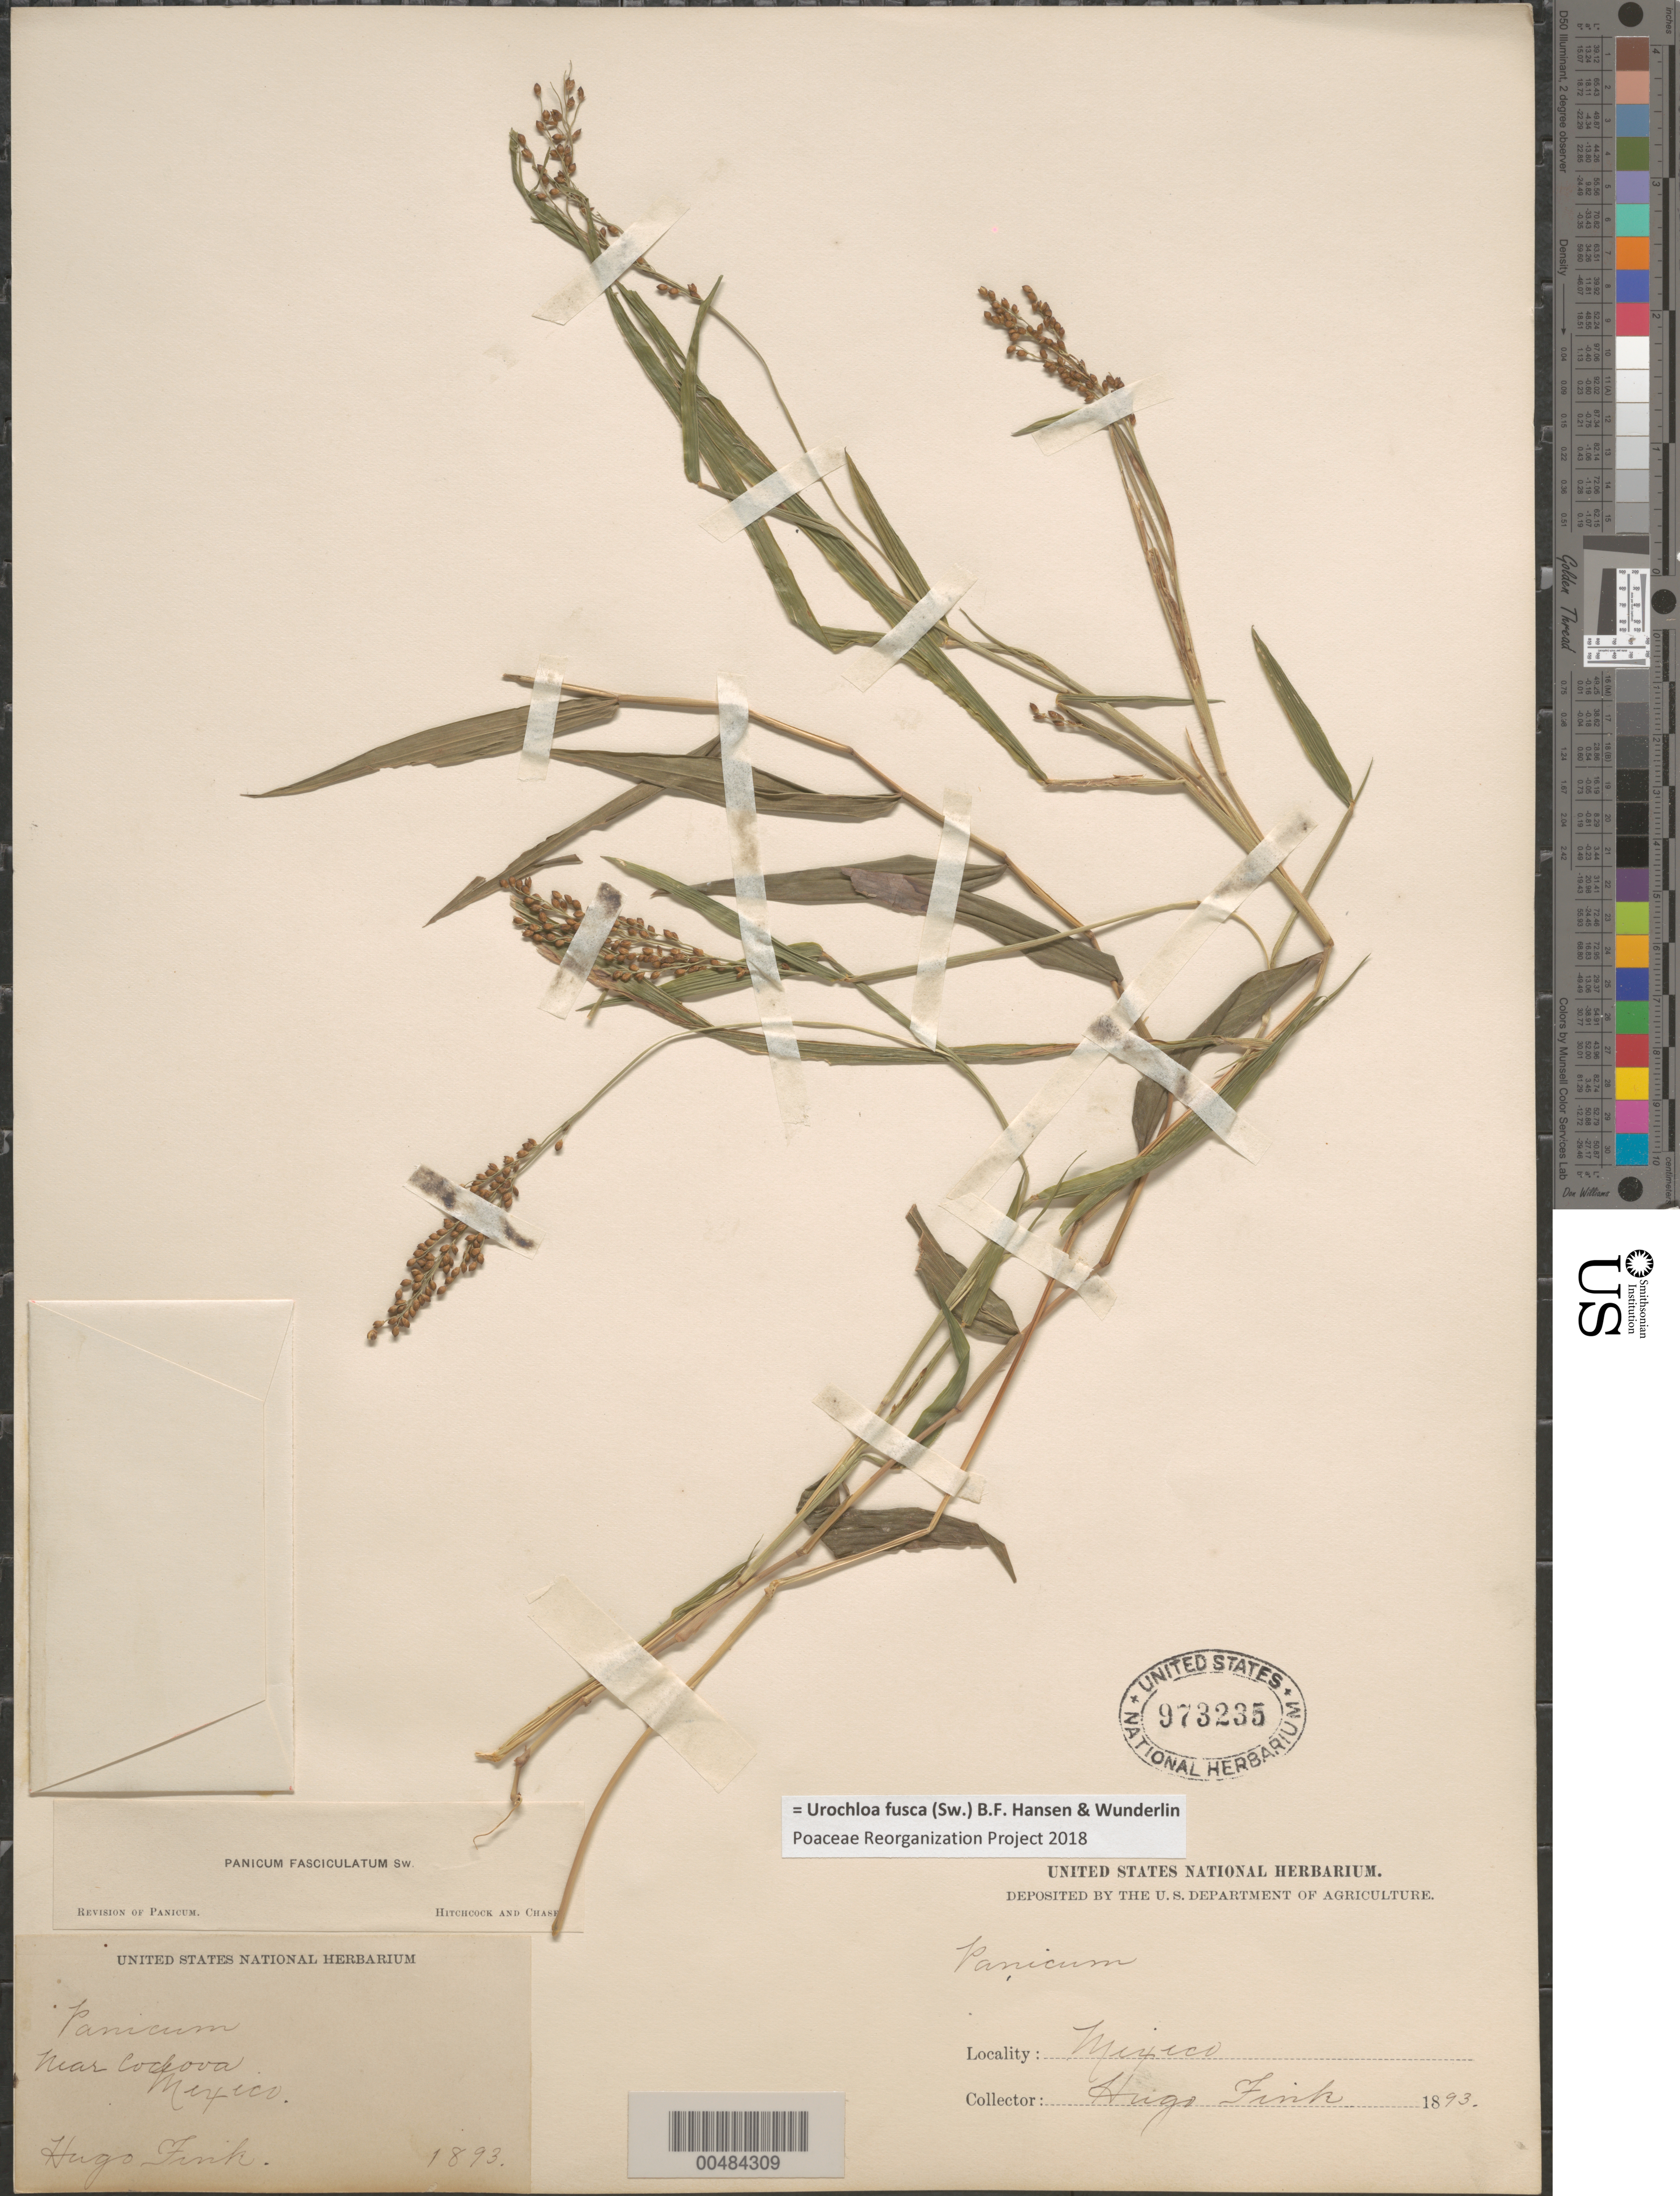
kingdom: Plantae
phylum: Tracheophyta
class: Liliopsida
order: Poales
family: Poaceae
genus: Brachiaria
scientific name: Brachiaria fasciculata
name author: (Sw.) Parodi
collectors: H. Fink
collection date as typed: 1893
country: Mexico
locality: Near Cordova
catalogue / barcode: US 973235